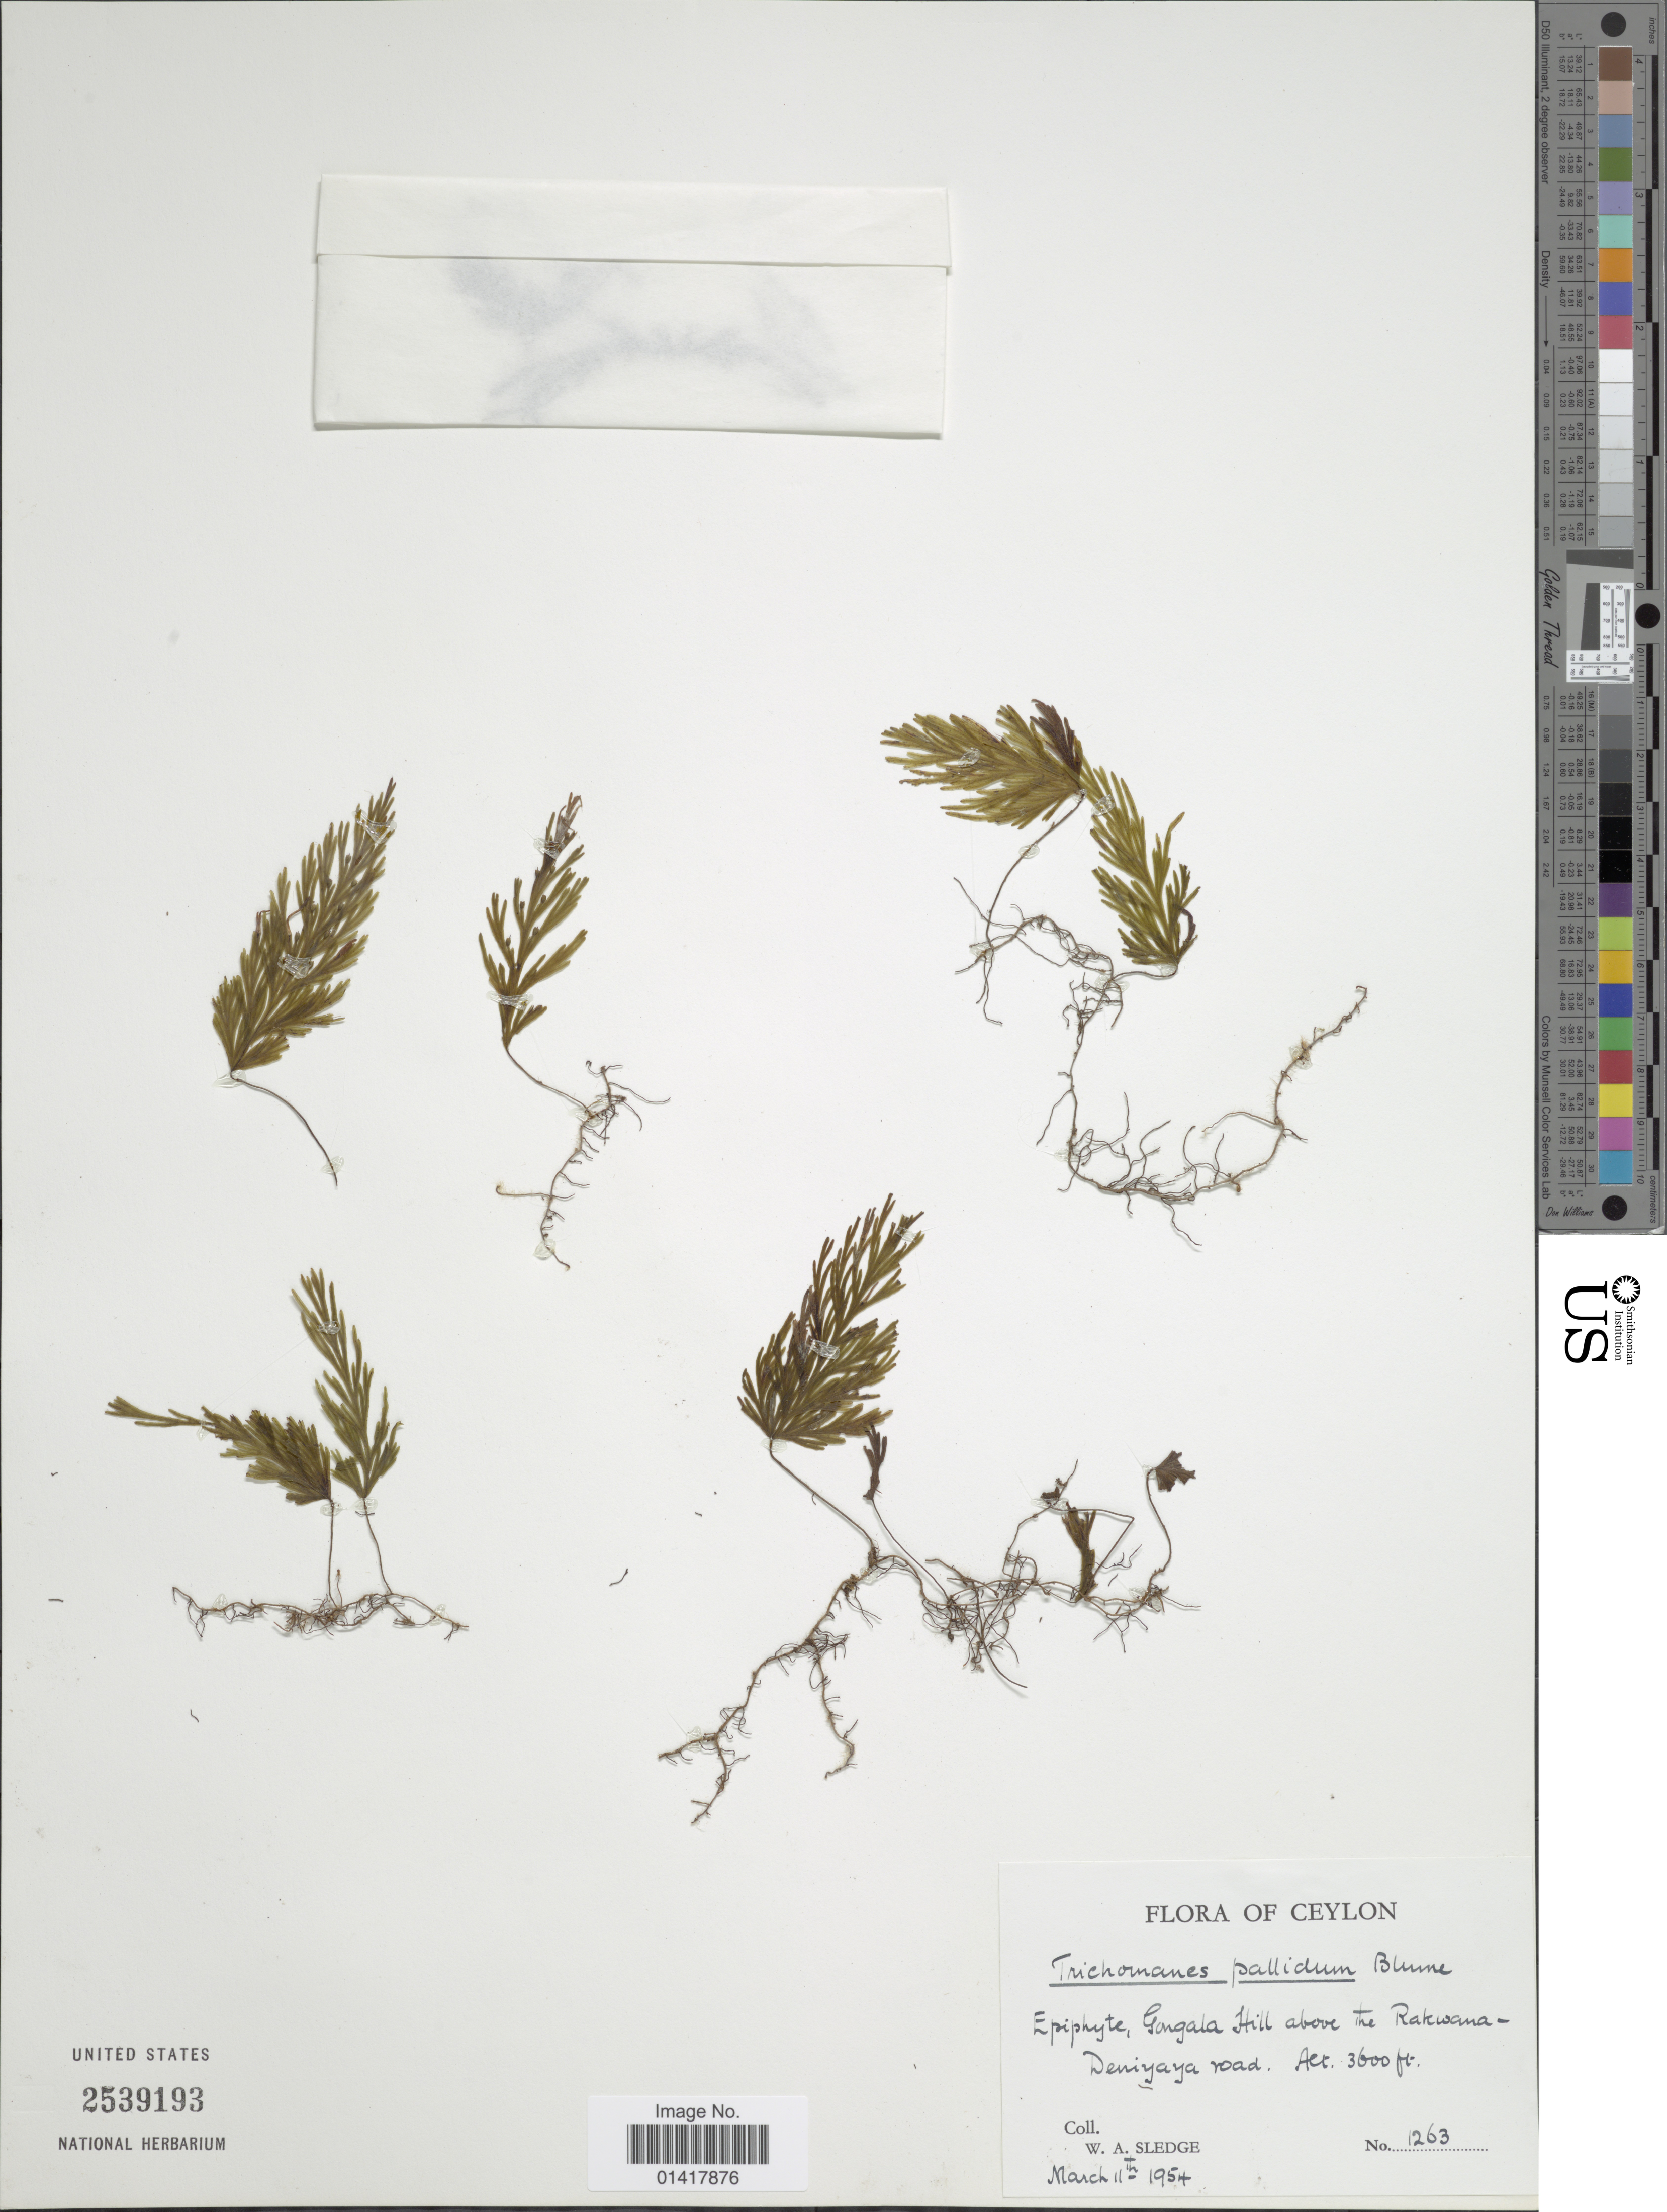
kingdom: Plantae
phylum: Tracheophyta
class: Polypodiopsida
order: Hymenophyllales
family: Hymenophyllaceae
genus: Hymenophyllum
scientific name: Hymenophyllum pallidum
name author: (Blume) Ebihara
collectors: W. A. Sledge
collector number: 1263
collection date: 1954-03-11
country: Sri Lanka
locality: Ceylon, Gongala Hill above the Rakwama-Deniyaya road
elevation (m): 1097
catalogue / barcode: US 2539193